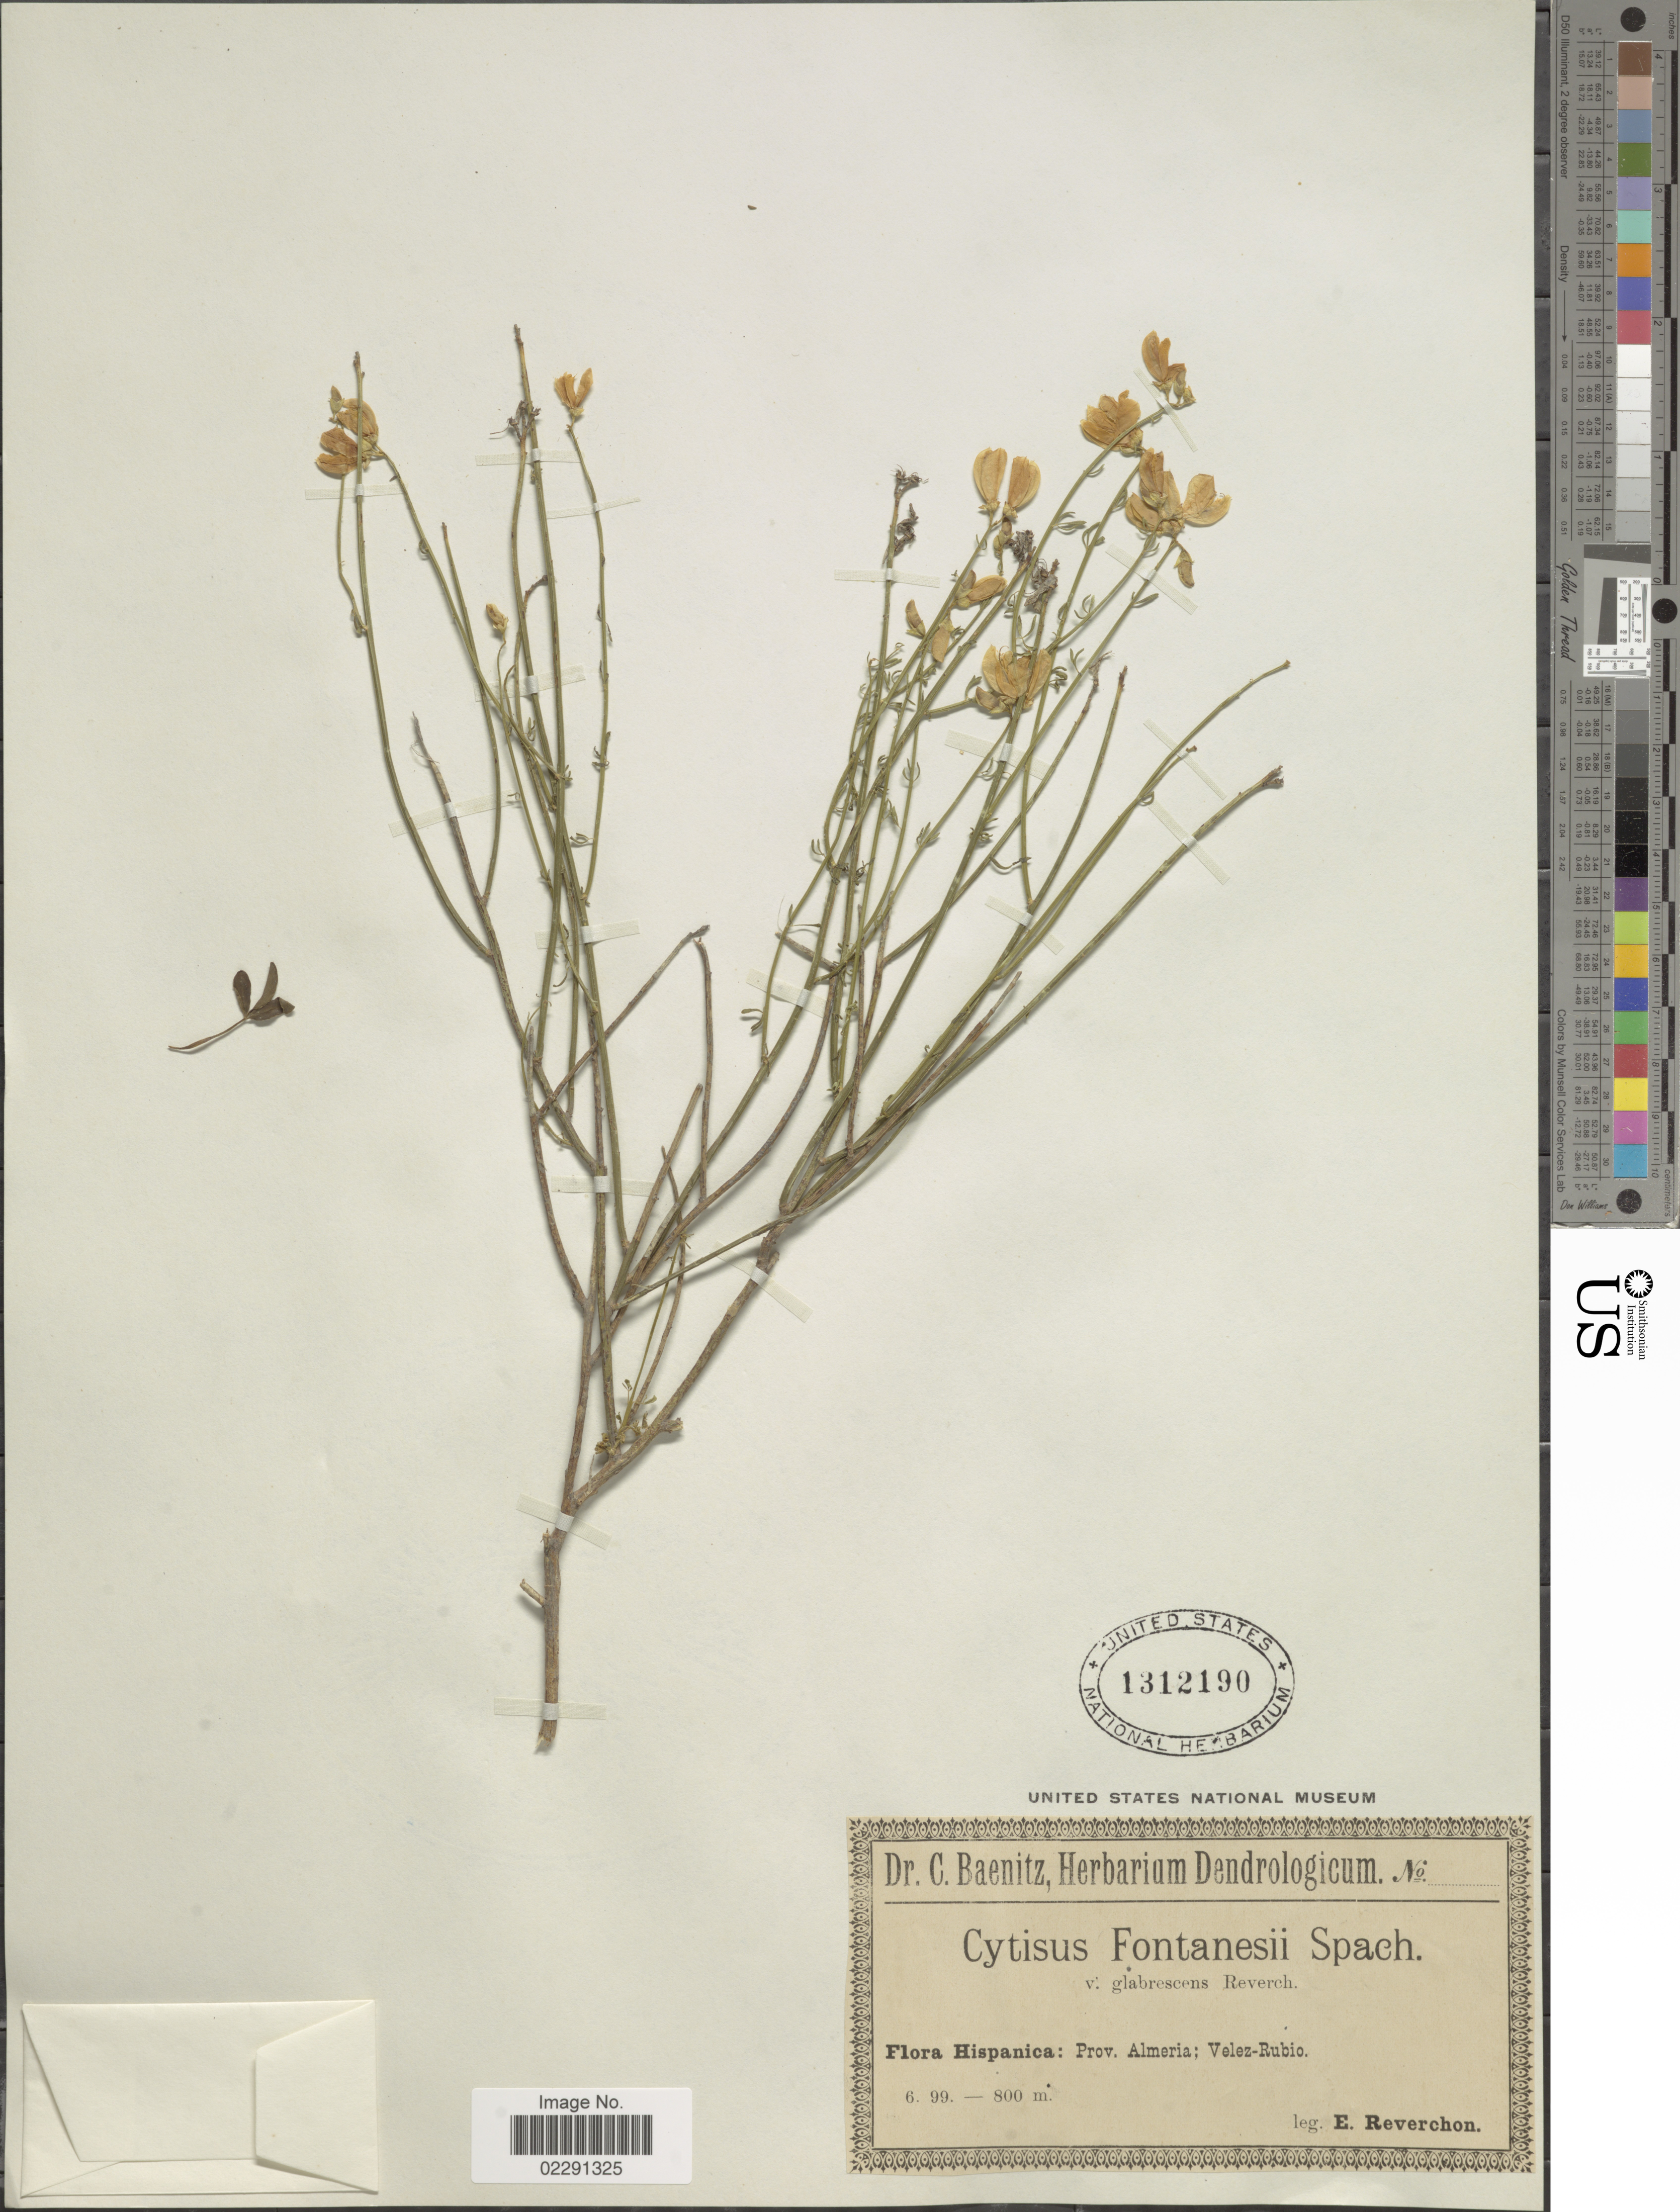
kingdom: Plantae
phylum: Tracheophyta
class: Magnoliopsida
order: Fabales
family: Fabaceae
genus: Cytisus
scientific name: Cytisus fontanesii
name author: Ball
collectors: E. Reverchon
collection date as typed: Transcribed d/m/y: /6/99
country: Spain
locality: Fl. Hispanica: Prov. Almeria; Velez-Rubio.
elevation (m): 800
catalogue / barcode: US 1312190